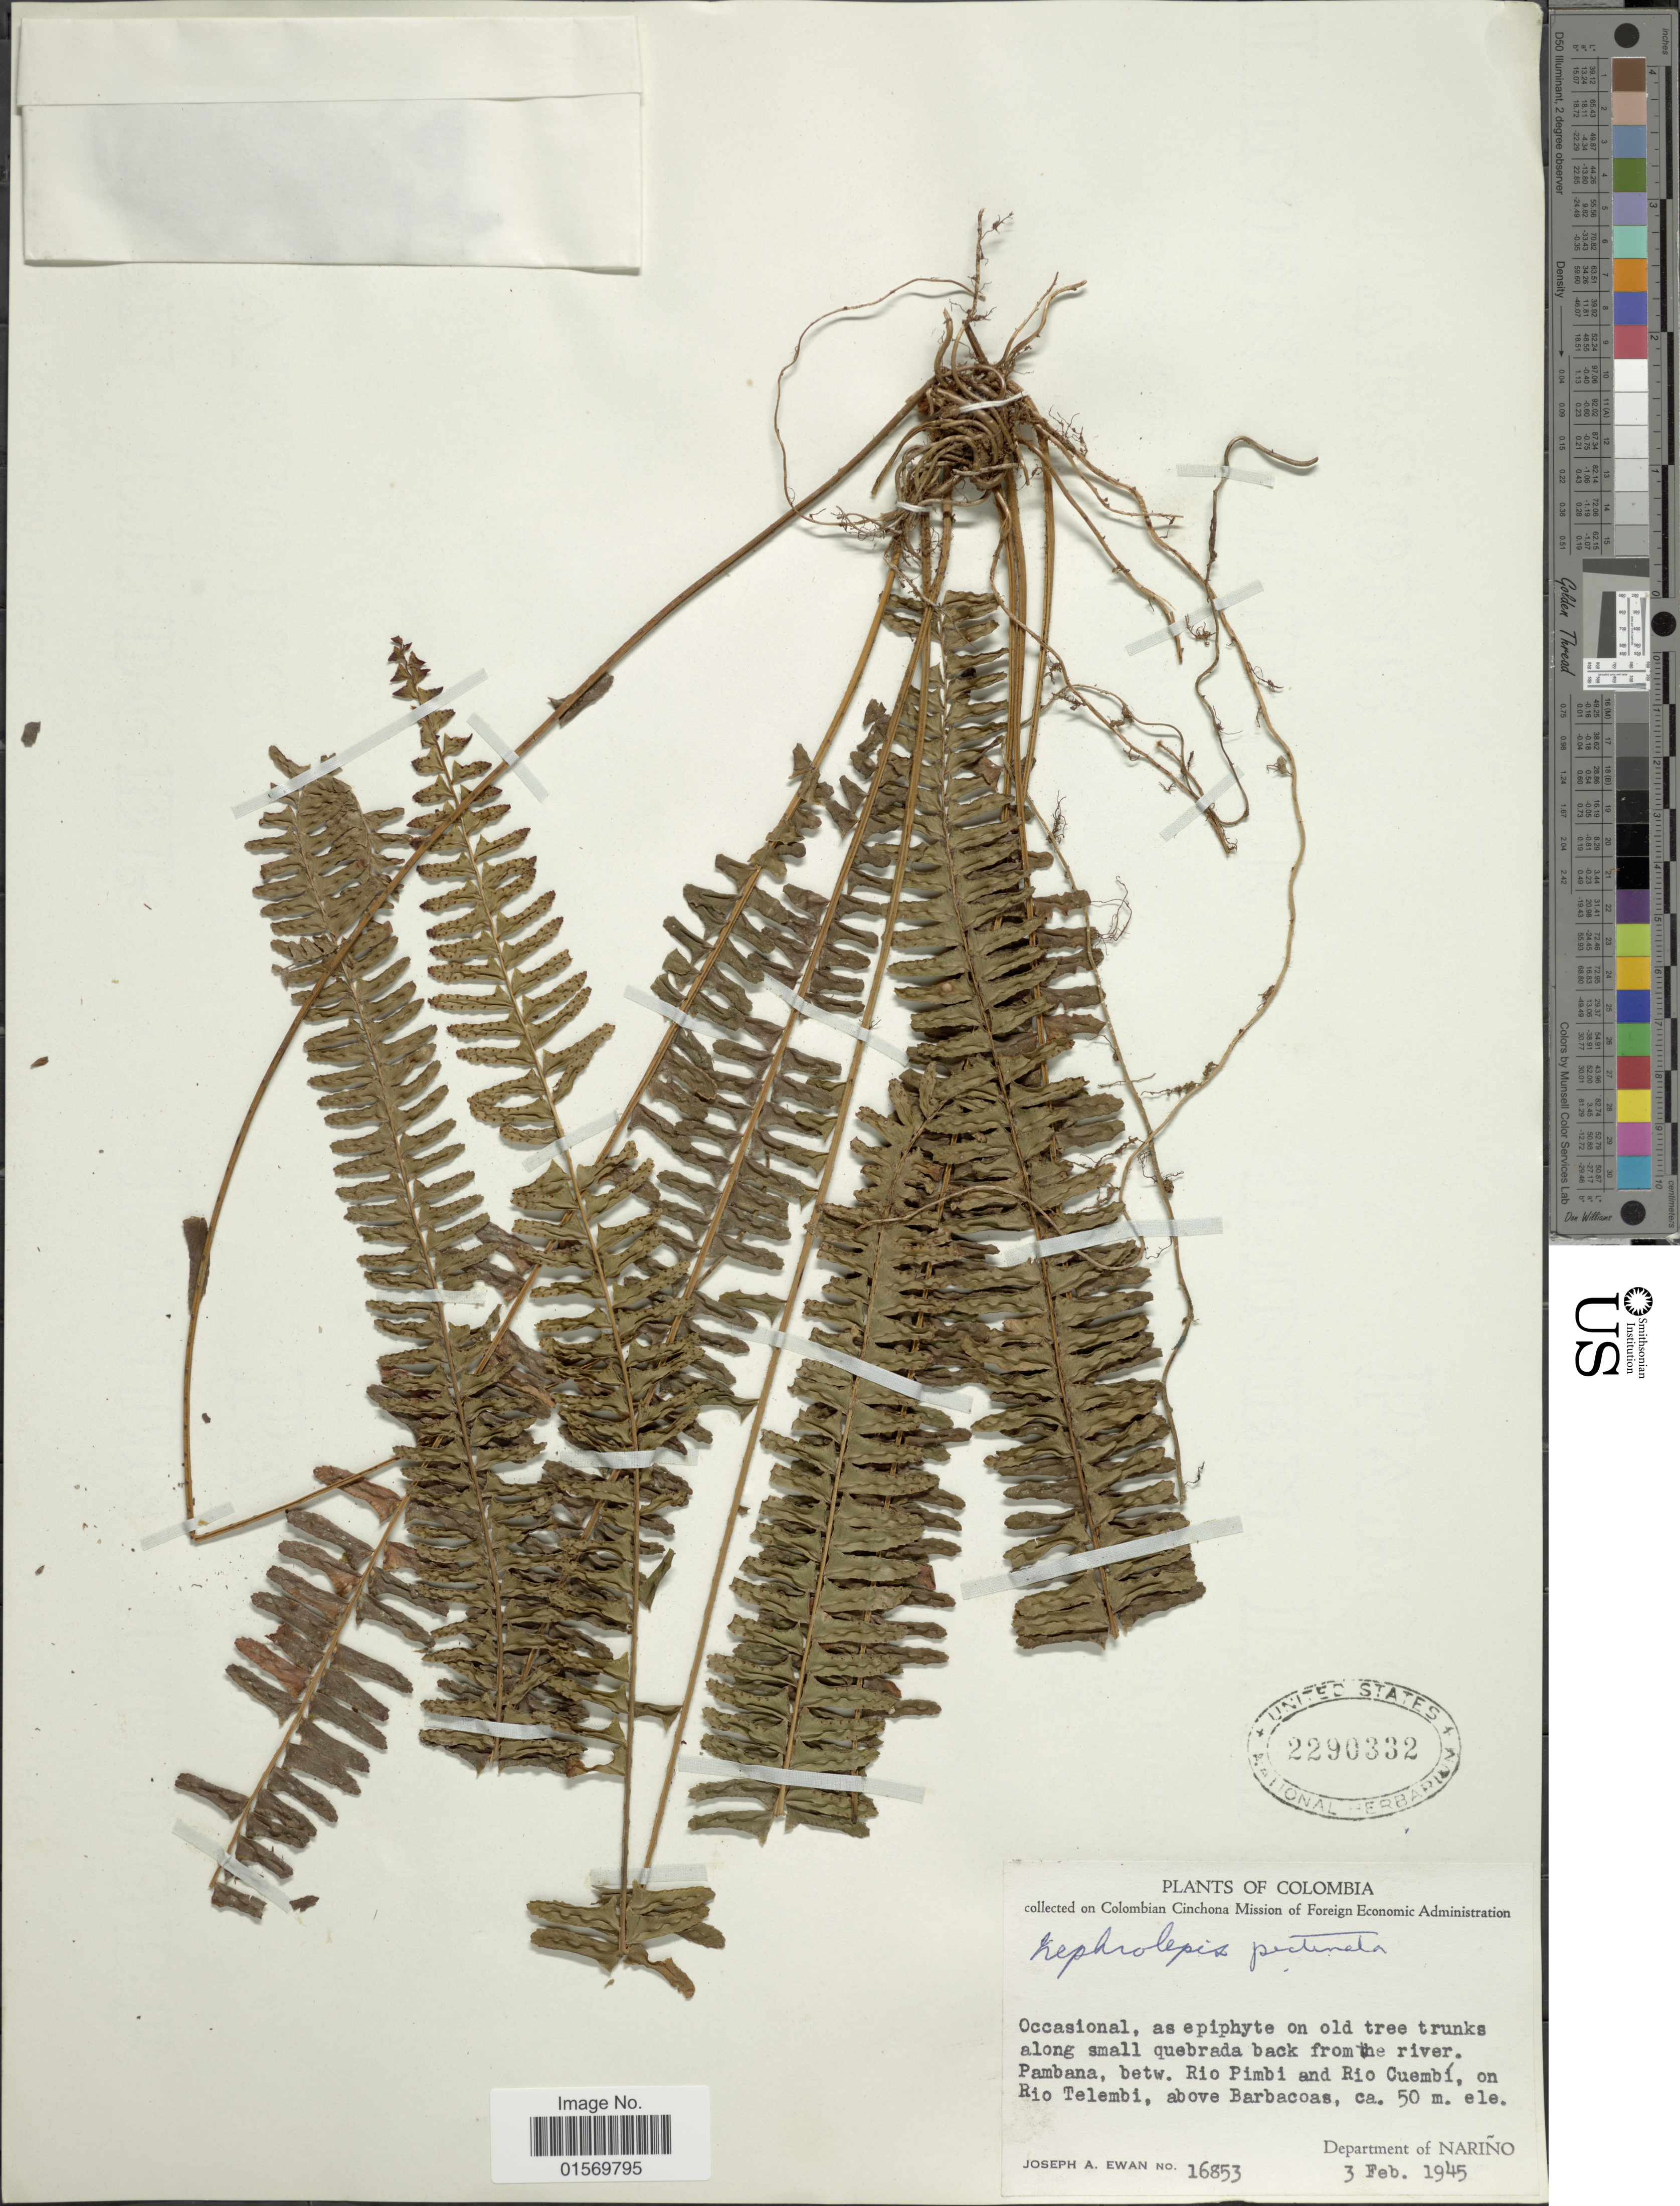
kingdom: Plantae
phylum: Tracheophyta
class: Polypodiopsida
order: Polypodiales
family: Nephrolepidaceae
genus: Nephrolepis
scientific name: Nephrolepis pectinata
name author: (Willd.) Schott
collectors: J. A. Ewan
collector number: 16853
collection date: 1945-02-03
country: Colombia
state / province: Nariño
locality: Along small quebrada back from the river Pambana, betw. Rio Pimbi and Rio Cuembi, on Rio Telembi, above Barbacoas.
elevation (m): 50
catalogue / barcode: US 2290332